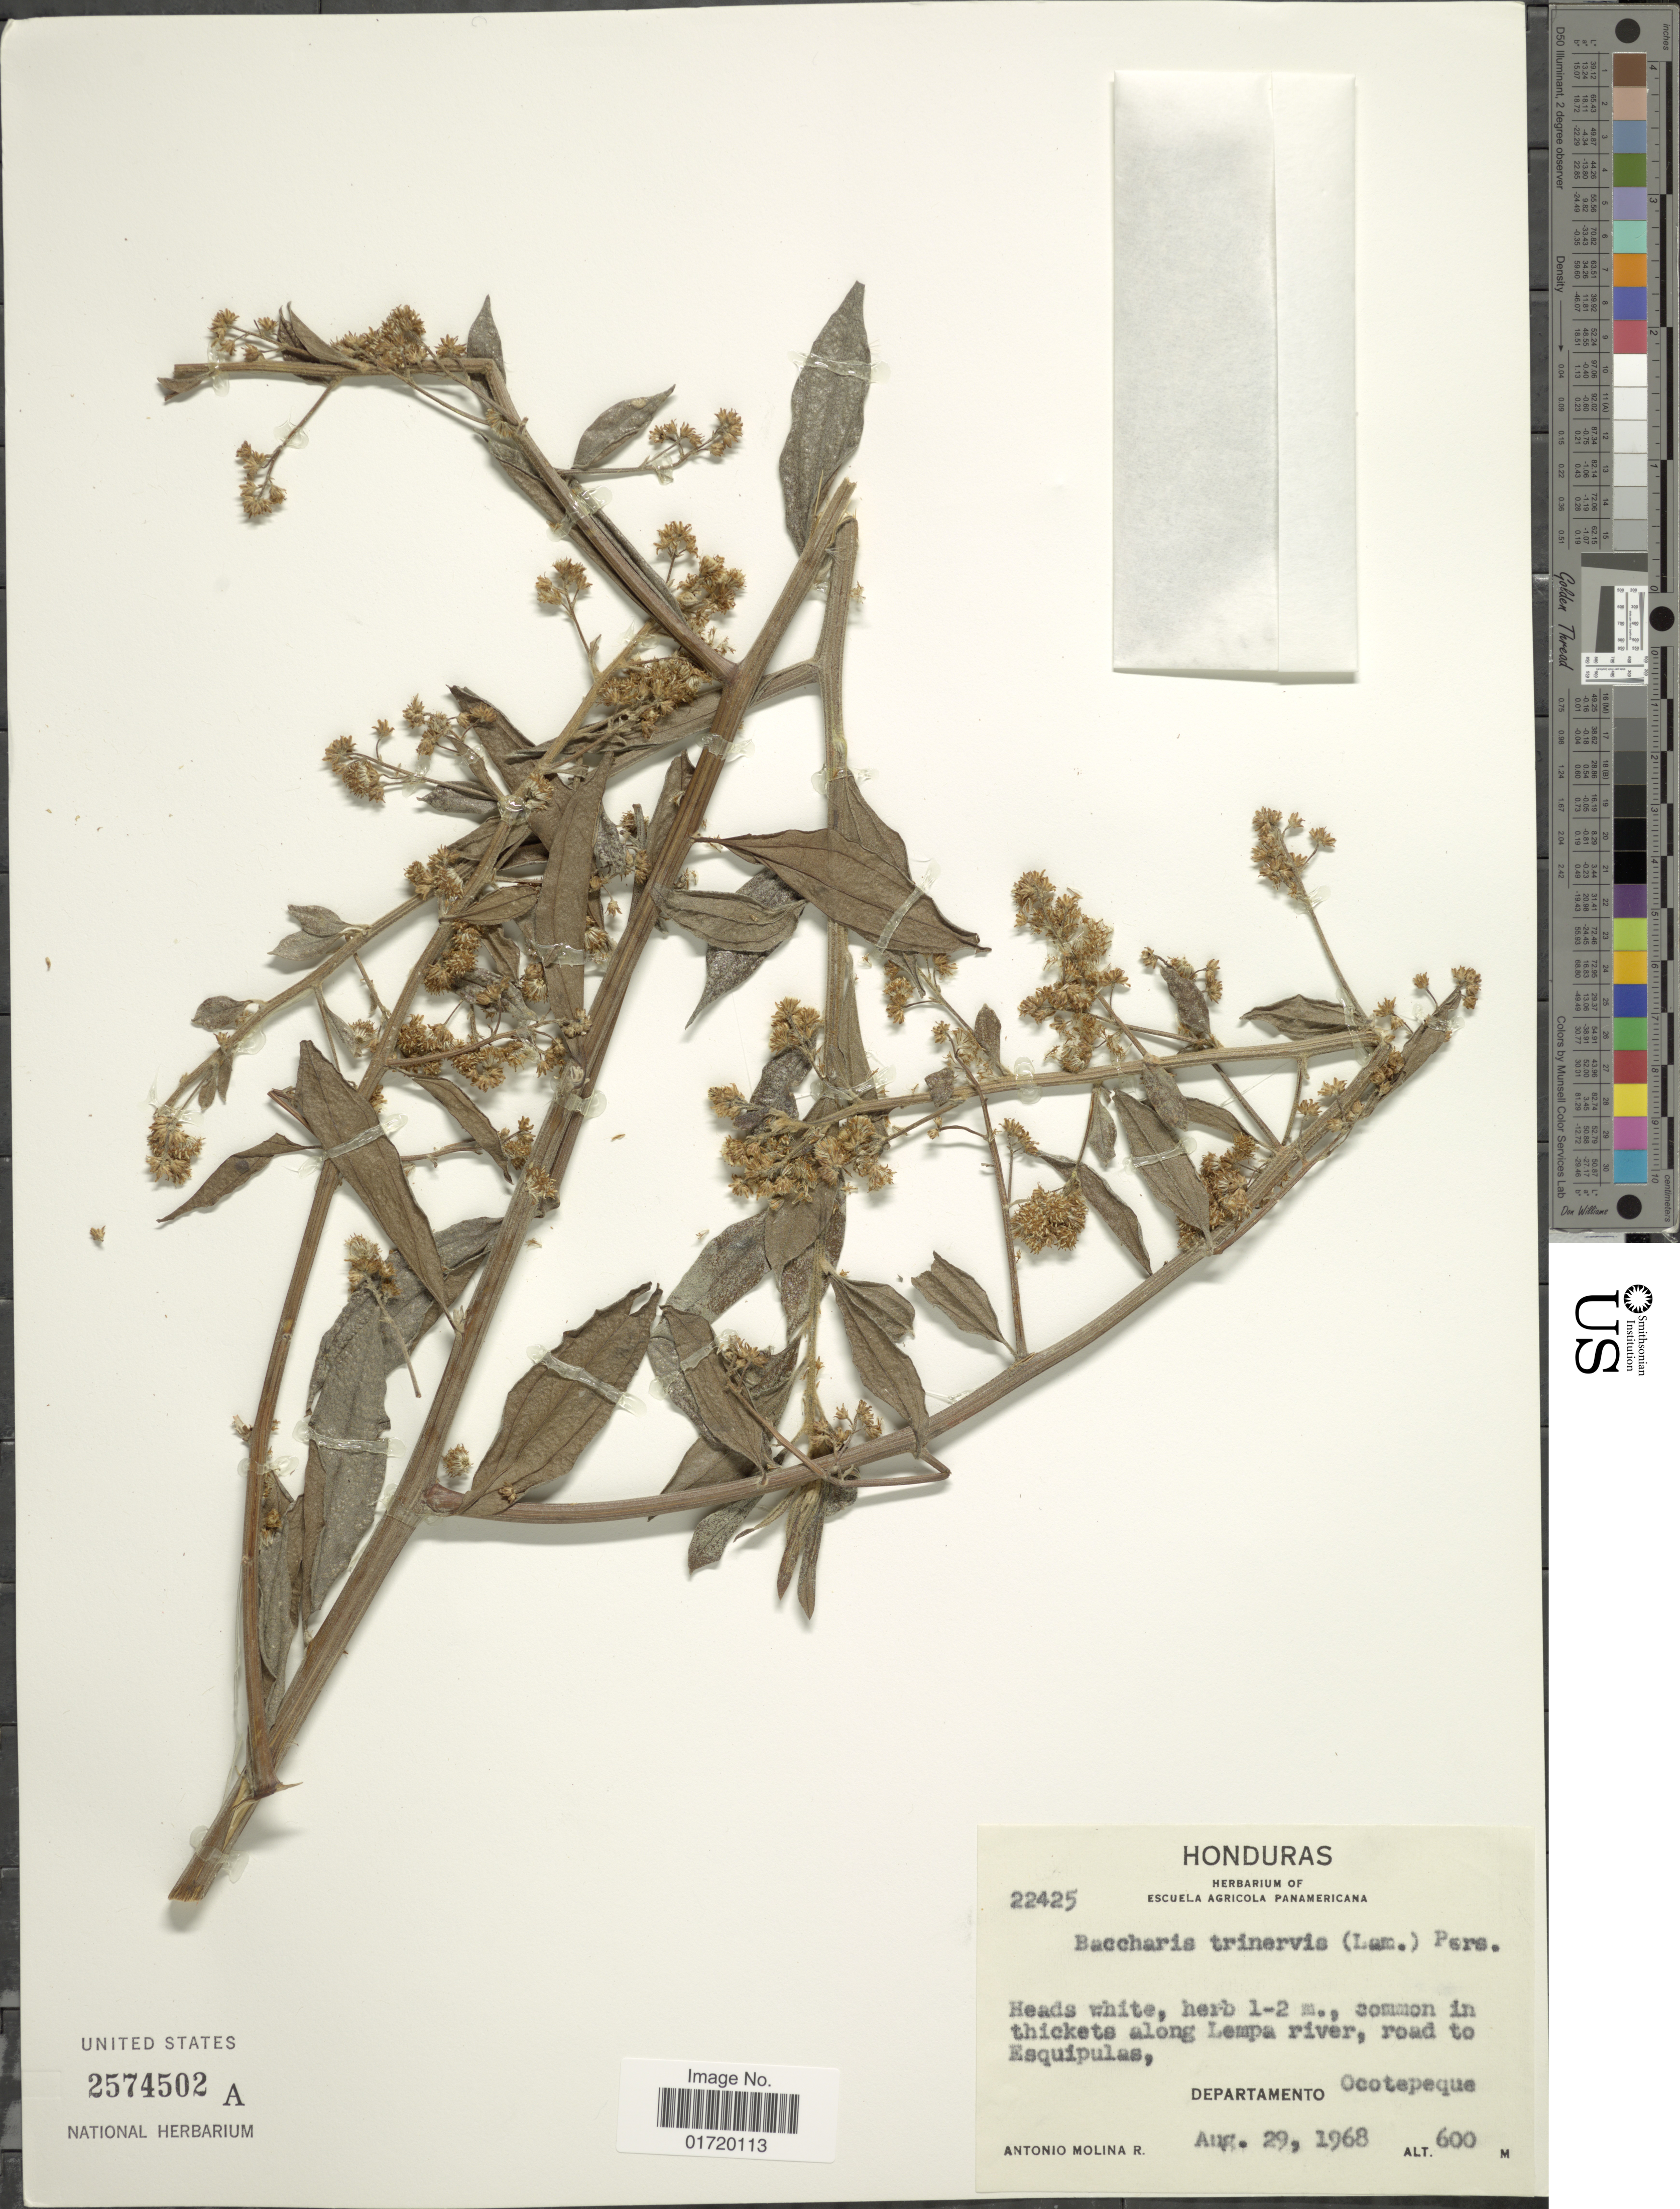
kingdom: Plantae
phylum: Tracheophyta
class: Magnoliopsida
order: Asterales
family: Asteraceae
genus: Baccharis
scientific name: Baccharis trinervis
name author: (Lam.) Pers.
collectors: A. Molina R.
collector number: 22425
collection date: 1968-08-29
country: Honduras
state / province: Ocotepeque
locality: Along Lempa river, road to Esquipulas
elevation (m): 600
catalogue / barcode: US 2574502A